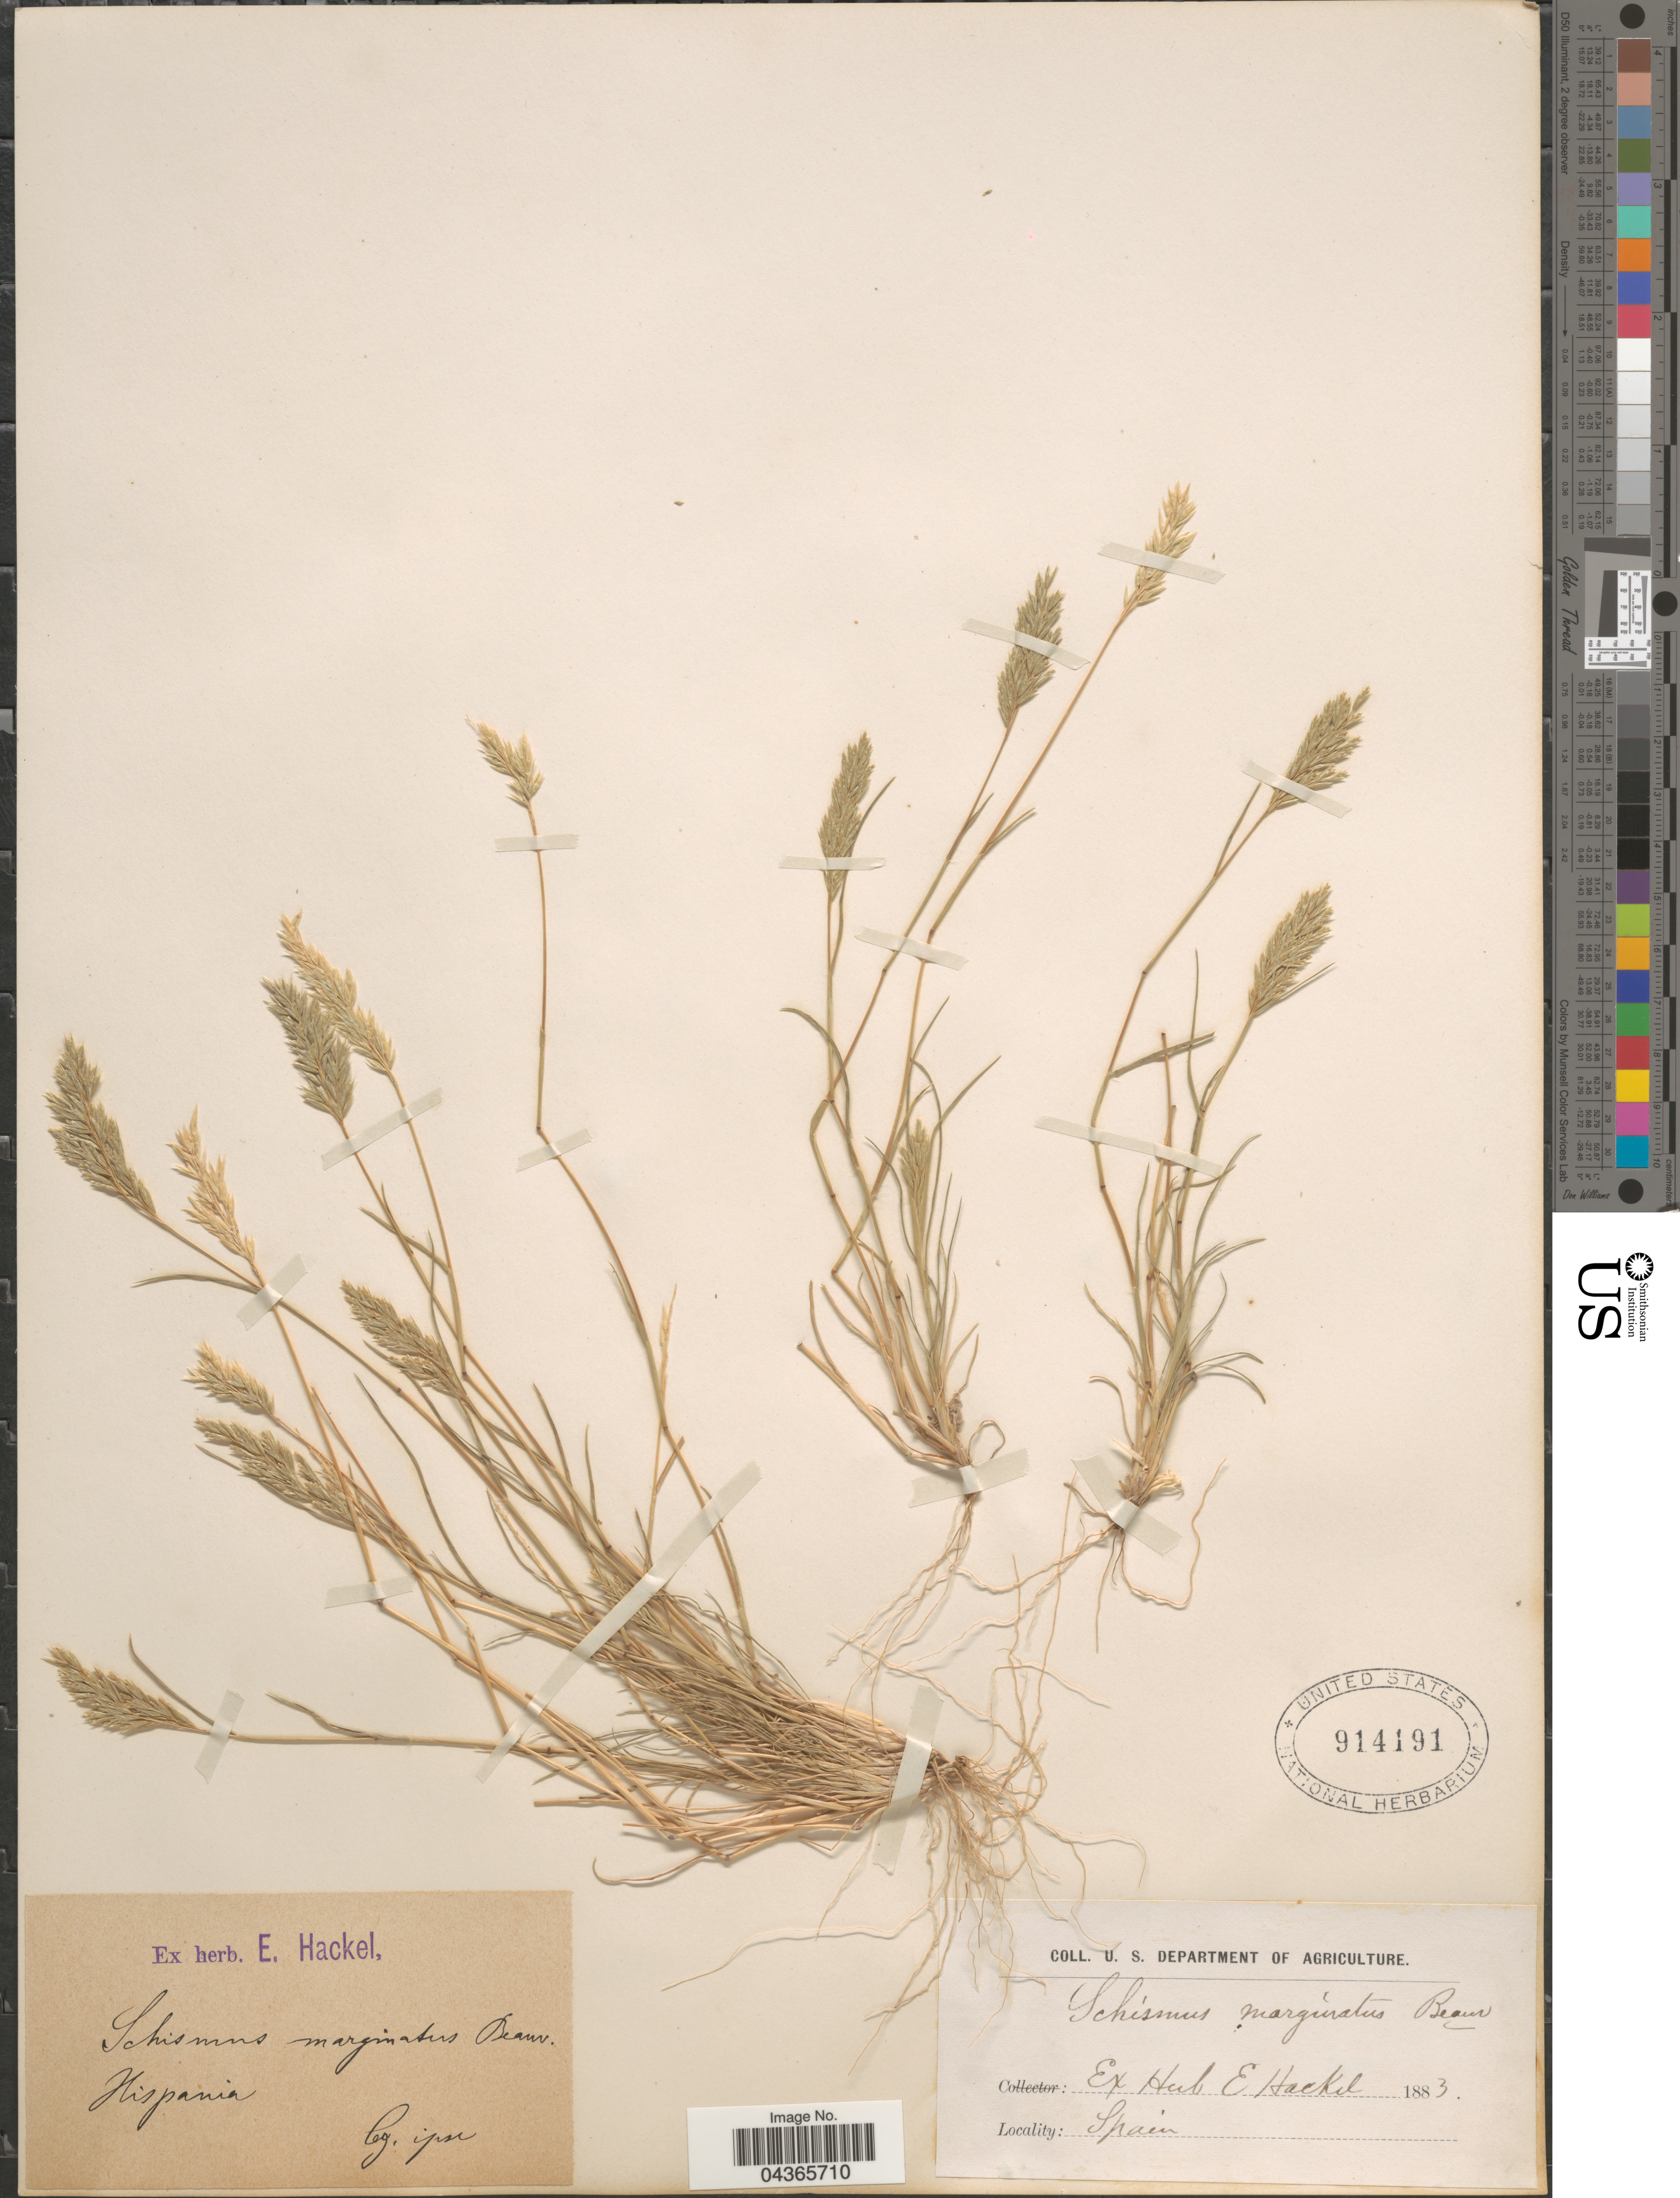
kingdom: Plantae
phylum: Tracheophyta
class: Liliopsida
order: Poales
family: Poaceae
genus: Schismus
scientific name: Schismus barbatus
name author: (L.) Thell.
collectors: ex herb. E. Hackel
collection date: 1883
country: Spain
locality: Hispania.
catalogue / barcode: US 914191